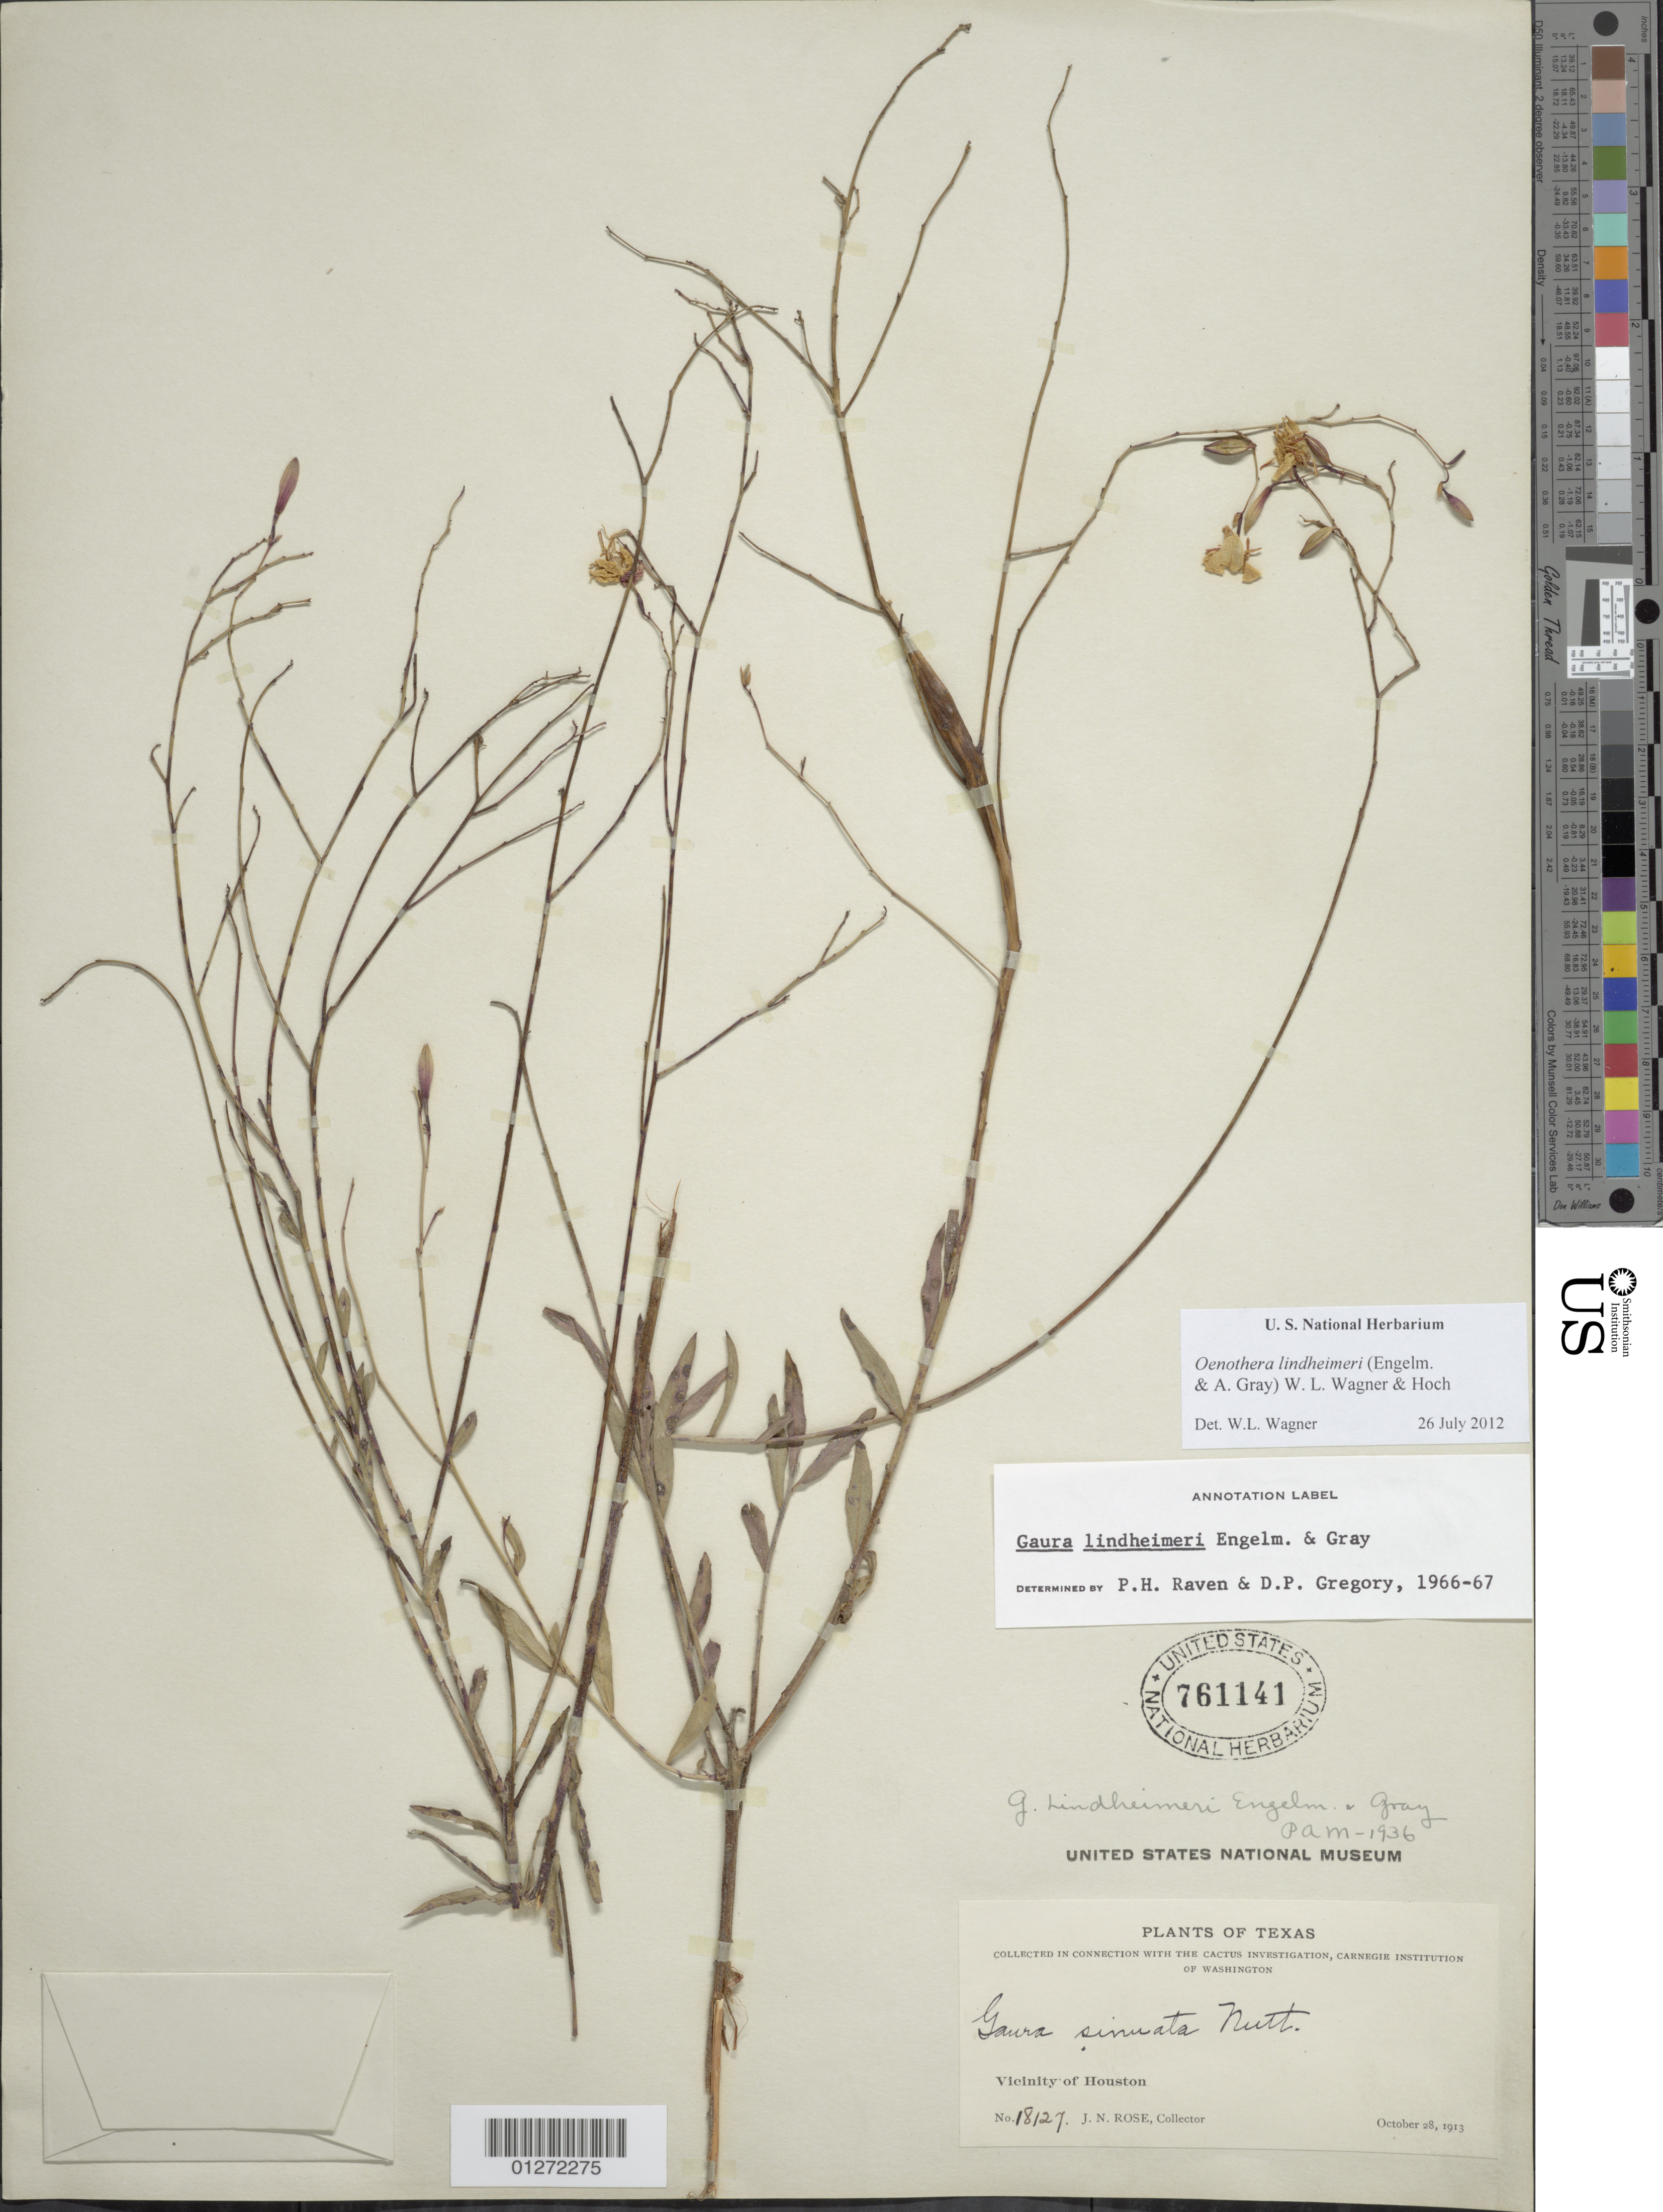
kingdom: Plantae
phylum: Tracheophyta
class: Magnoliopsida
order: Myrtales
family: Onagraceae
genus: Oenothera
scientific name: Oenothera lindheimeri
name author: (Engelm. & A. Gray) W.L. Wagner & Hoch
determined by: Wagner, W. L., (BOT), Smithsonian Institution - National Museum of Natural History (UNITED STATES)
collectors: J. N. Rose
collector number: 18127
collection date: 1913-10-28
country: United States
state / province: Texas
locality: Vicinity of Houston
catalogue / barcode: US 761141